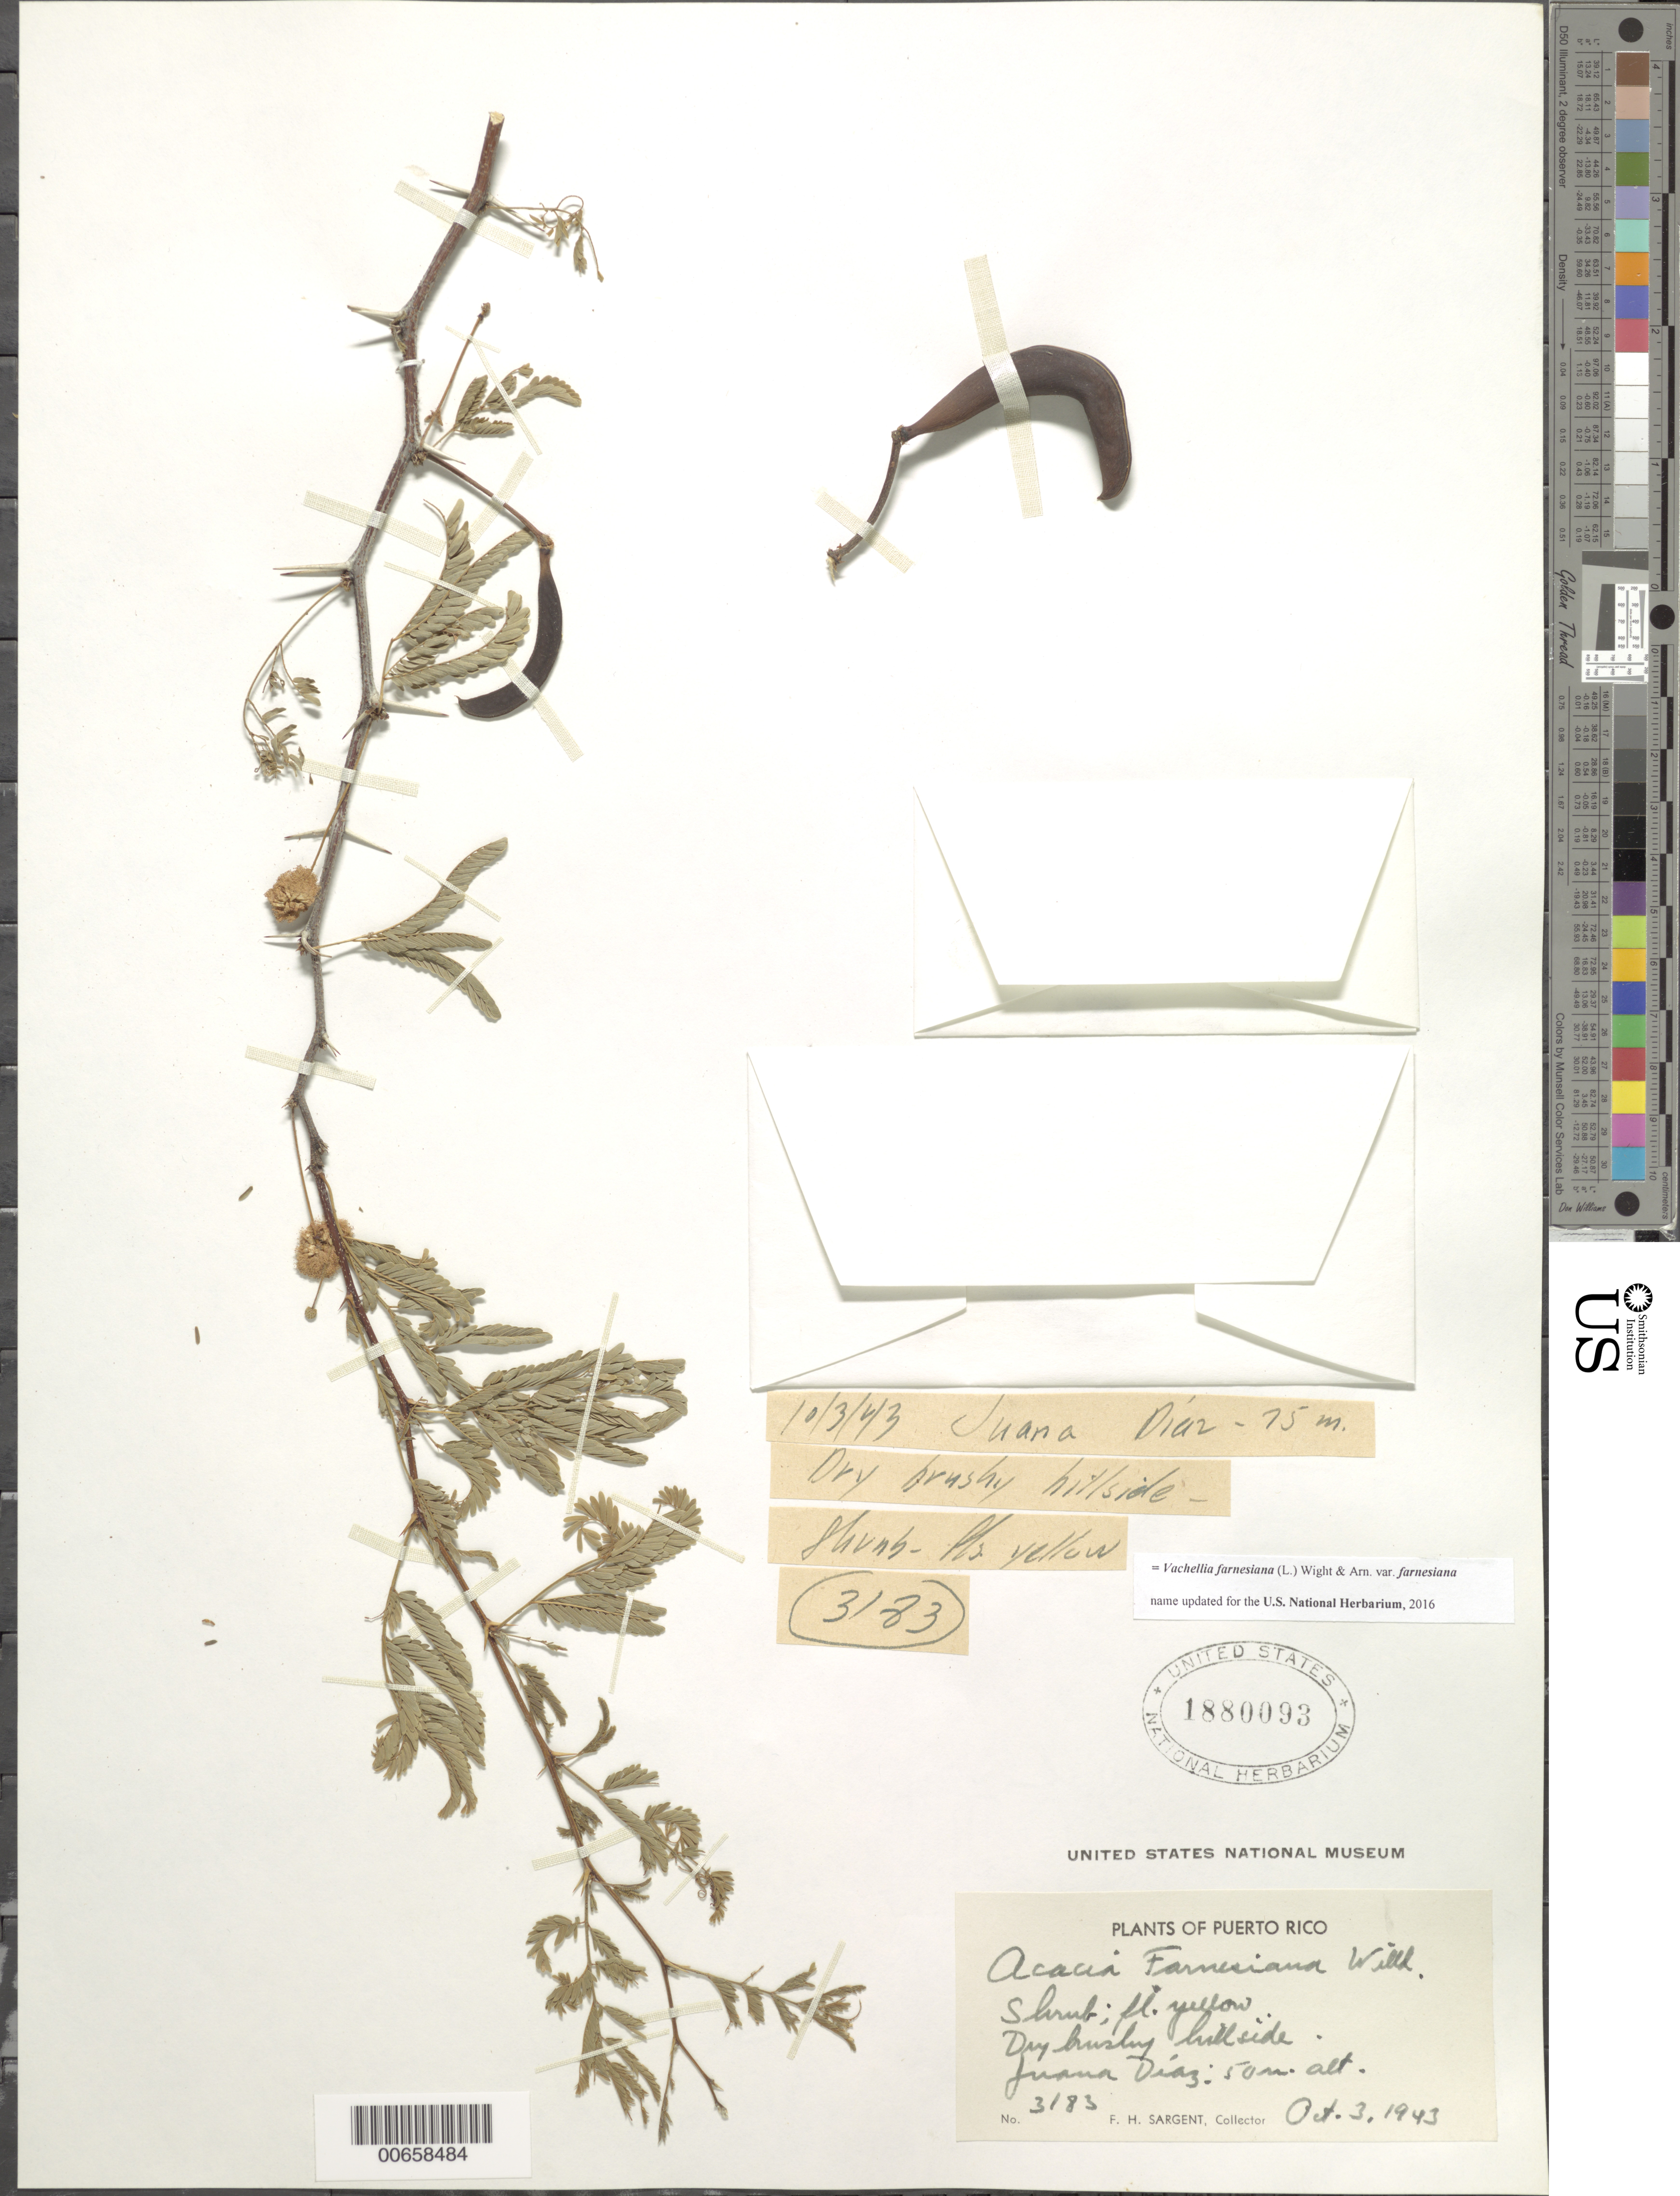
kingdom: Plantae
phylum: Tracheophyta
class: Magnoliopsida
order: Fabales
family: Fabaceae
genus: Vachellia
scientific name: Vachellia farnesiana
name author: (L.) Wight & Arn.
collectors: F. H. Sargent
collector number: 3183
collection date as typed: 03 Oct 1943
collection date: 1943-10-03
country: Puerto Rico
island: Greater Antilles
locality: Juana Diaz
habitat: Dry bushy hillside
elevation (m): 50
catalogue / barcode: US 1880093